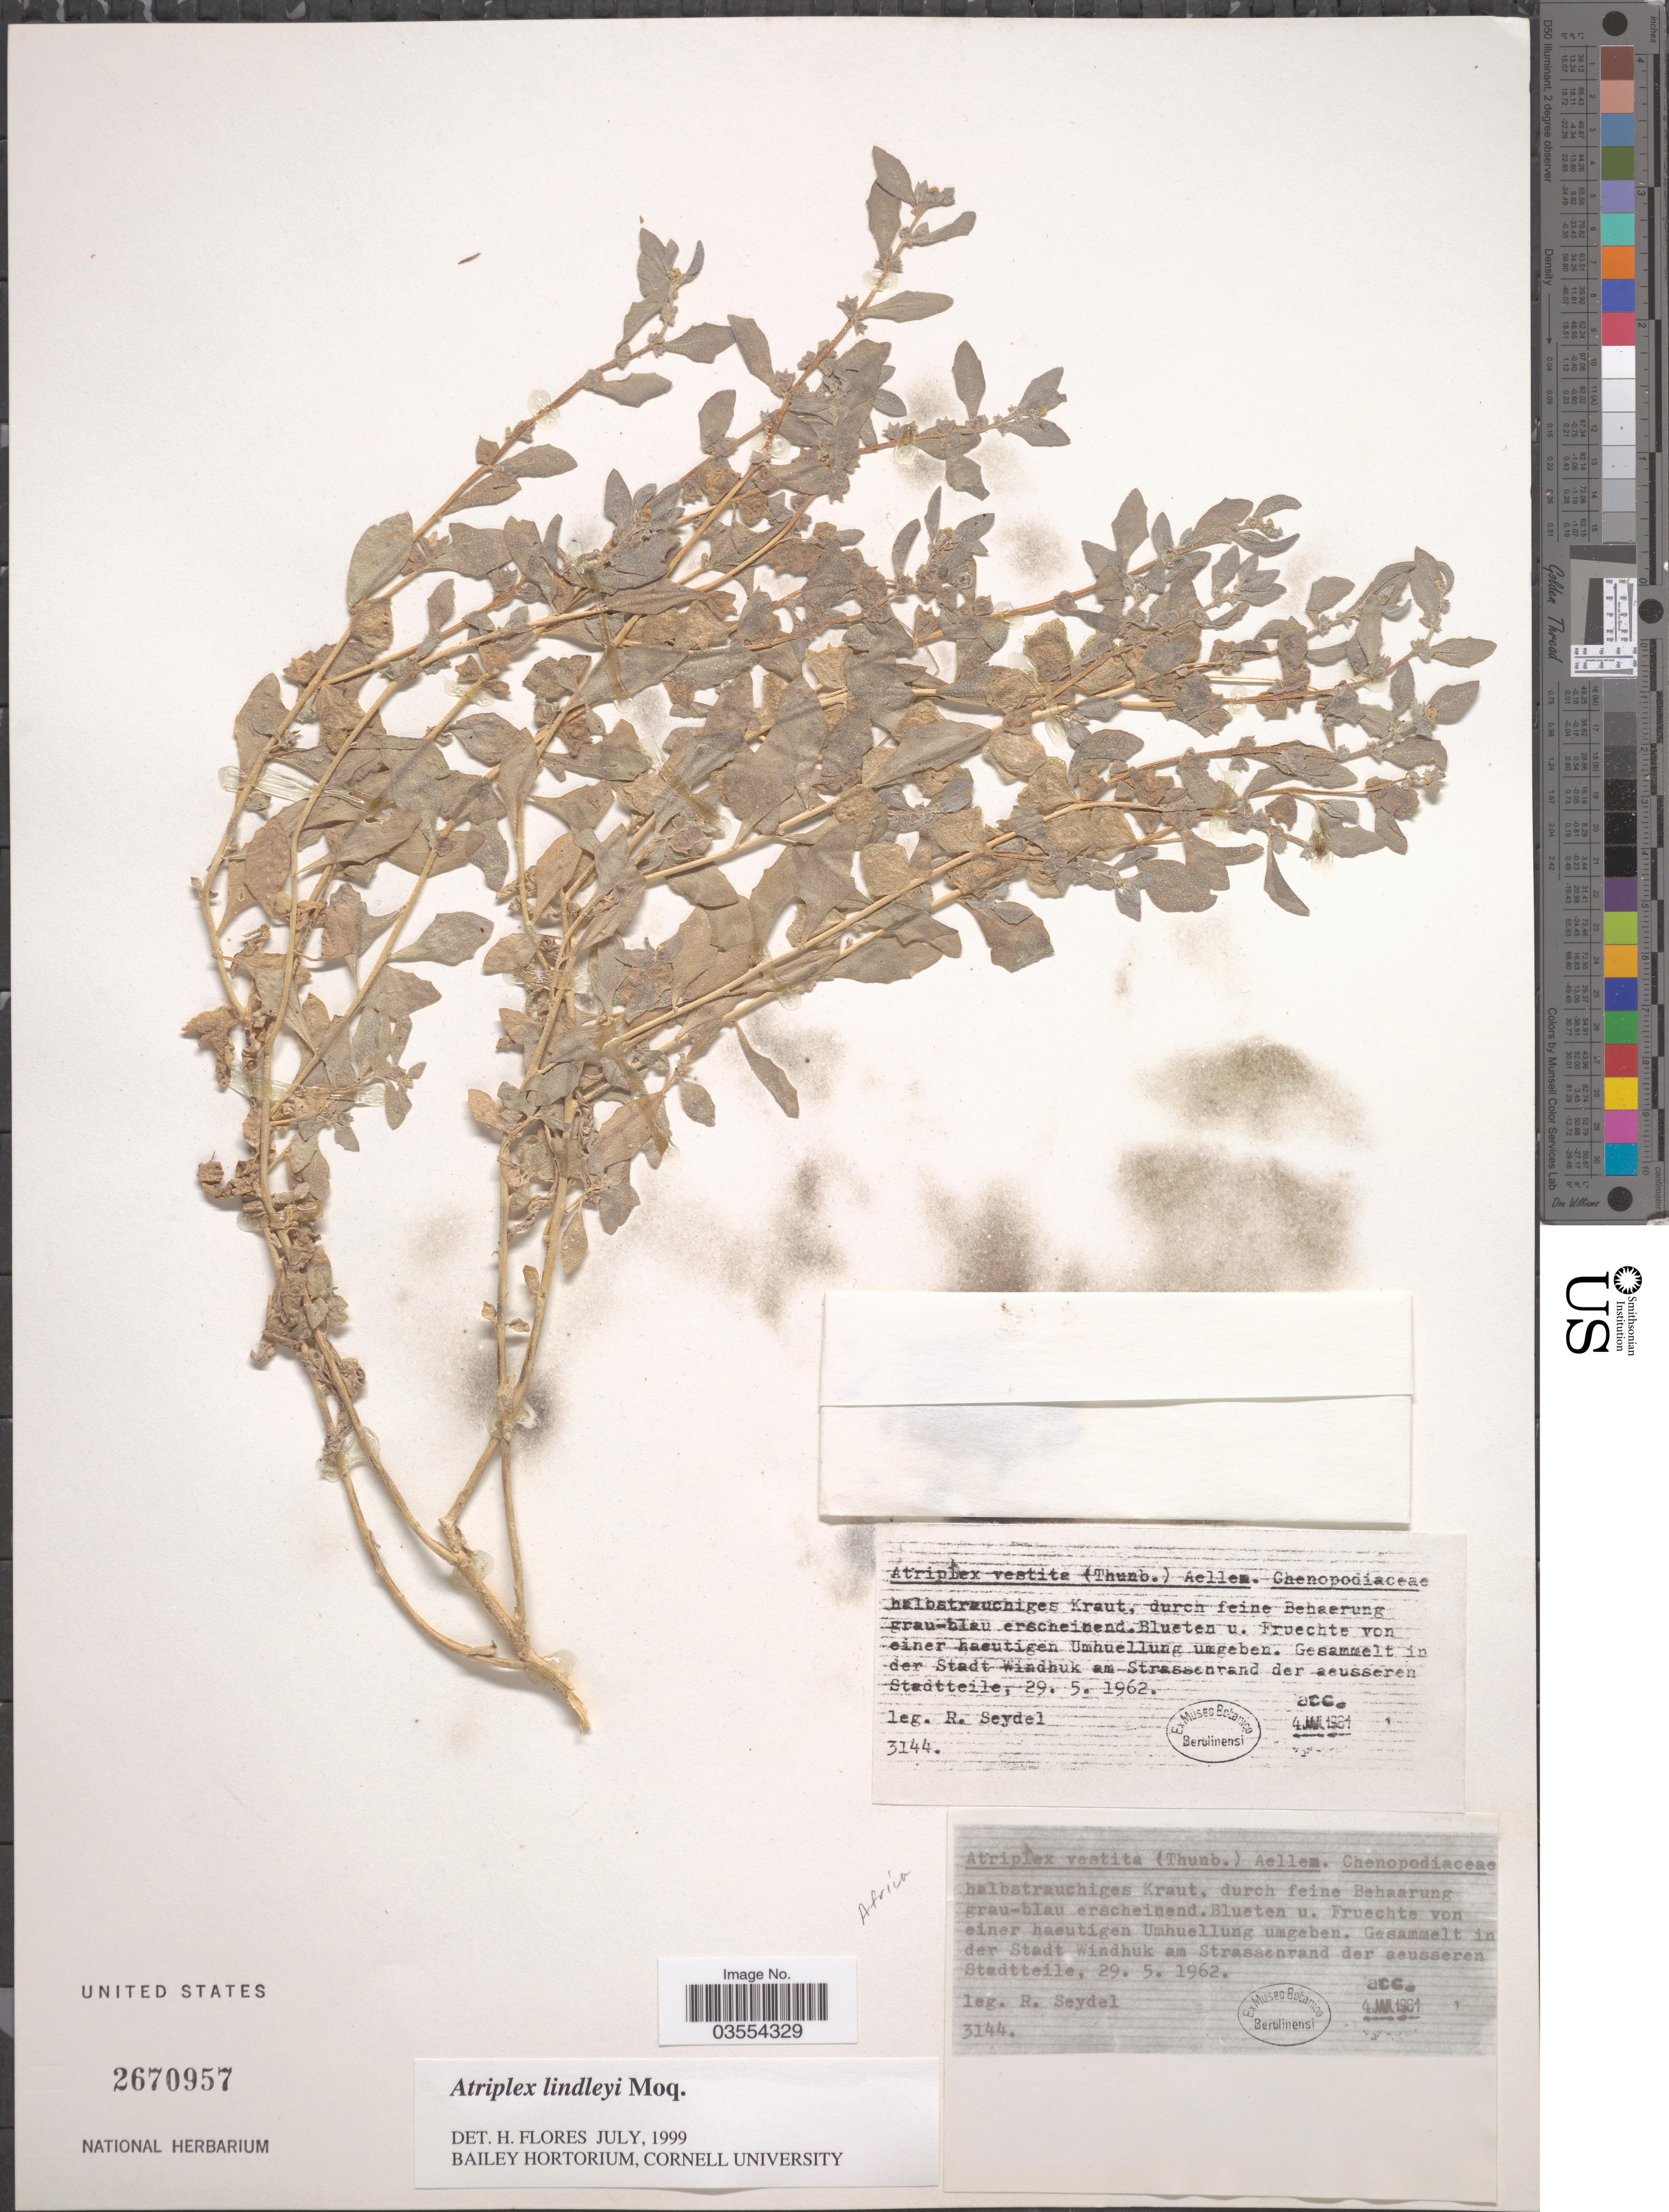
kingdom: Plantae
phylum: Tracheophyta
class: Magnoliopsida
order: Caryophyllales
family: Amaranthaceae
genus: Atriplex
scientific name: Atriplex lindleyi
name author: Moq.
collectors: R. Seydel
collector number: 3144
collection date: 1962-05-29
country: Namibia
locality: Gesammelt in der Stadt Windhuk am Strassenrand der aeusseren Stadtteile.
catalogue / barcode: US 2670957